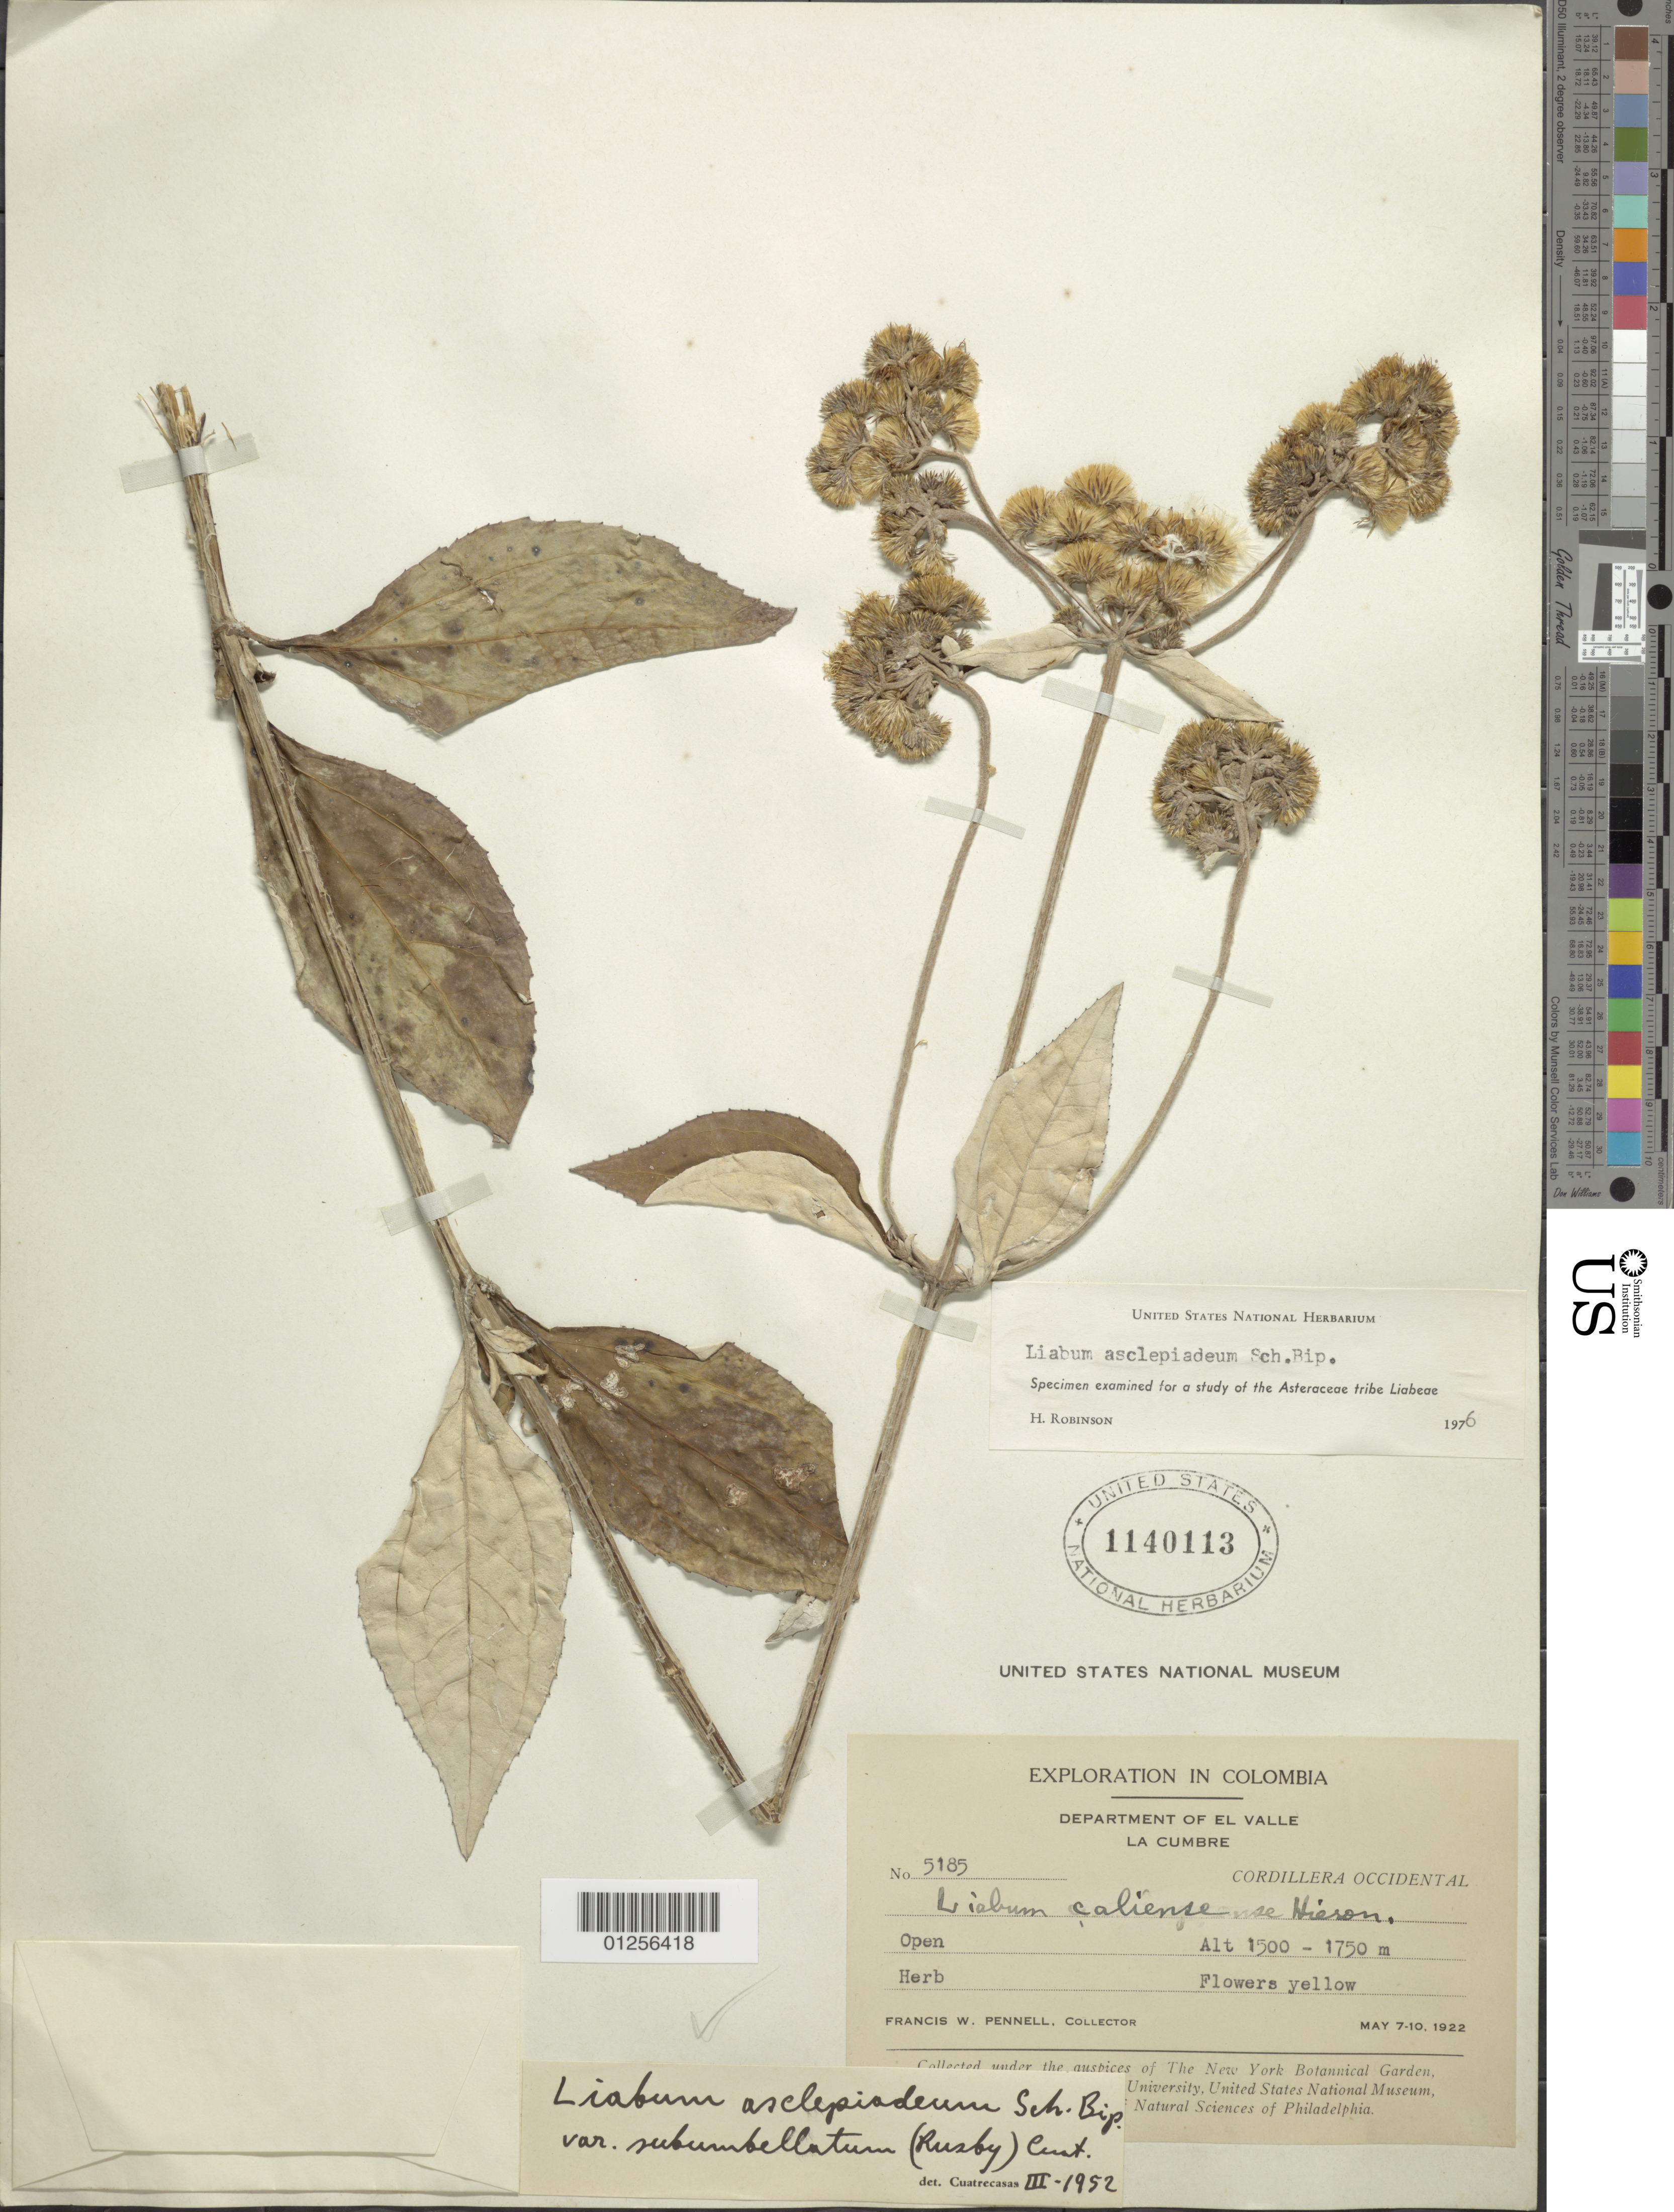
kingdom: Plantae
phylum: Tracheophyta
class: Magnoliopsida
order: Asterales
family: Asteraceae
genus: Liabum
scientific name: Liabum asclepiadeum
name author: Sch. Bip.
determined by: Robinson, Harold E., (US)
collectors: F. W. Pennell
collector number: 5185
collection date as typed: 7 May 1922 to 10 May 1922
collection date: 1922-05-07/1922-05-10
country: Colombia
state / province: Valle del Cauca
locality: Cordillera Occidental, La Cumbre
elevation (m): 1500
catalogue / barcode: US 1140113